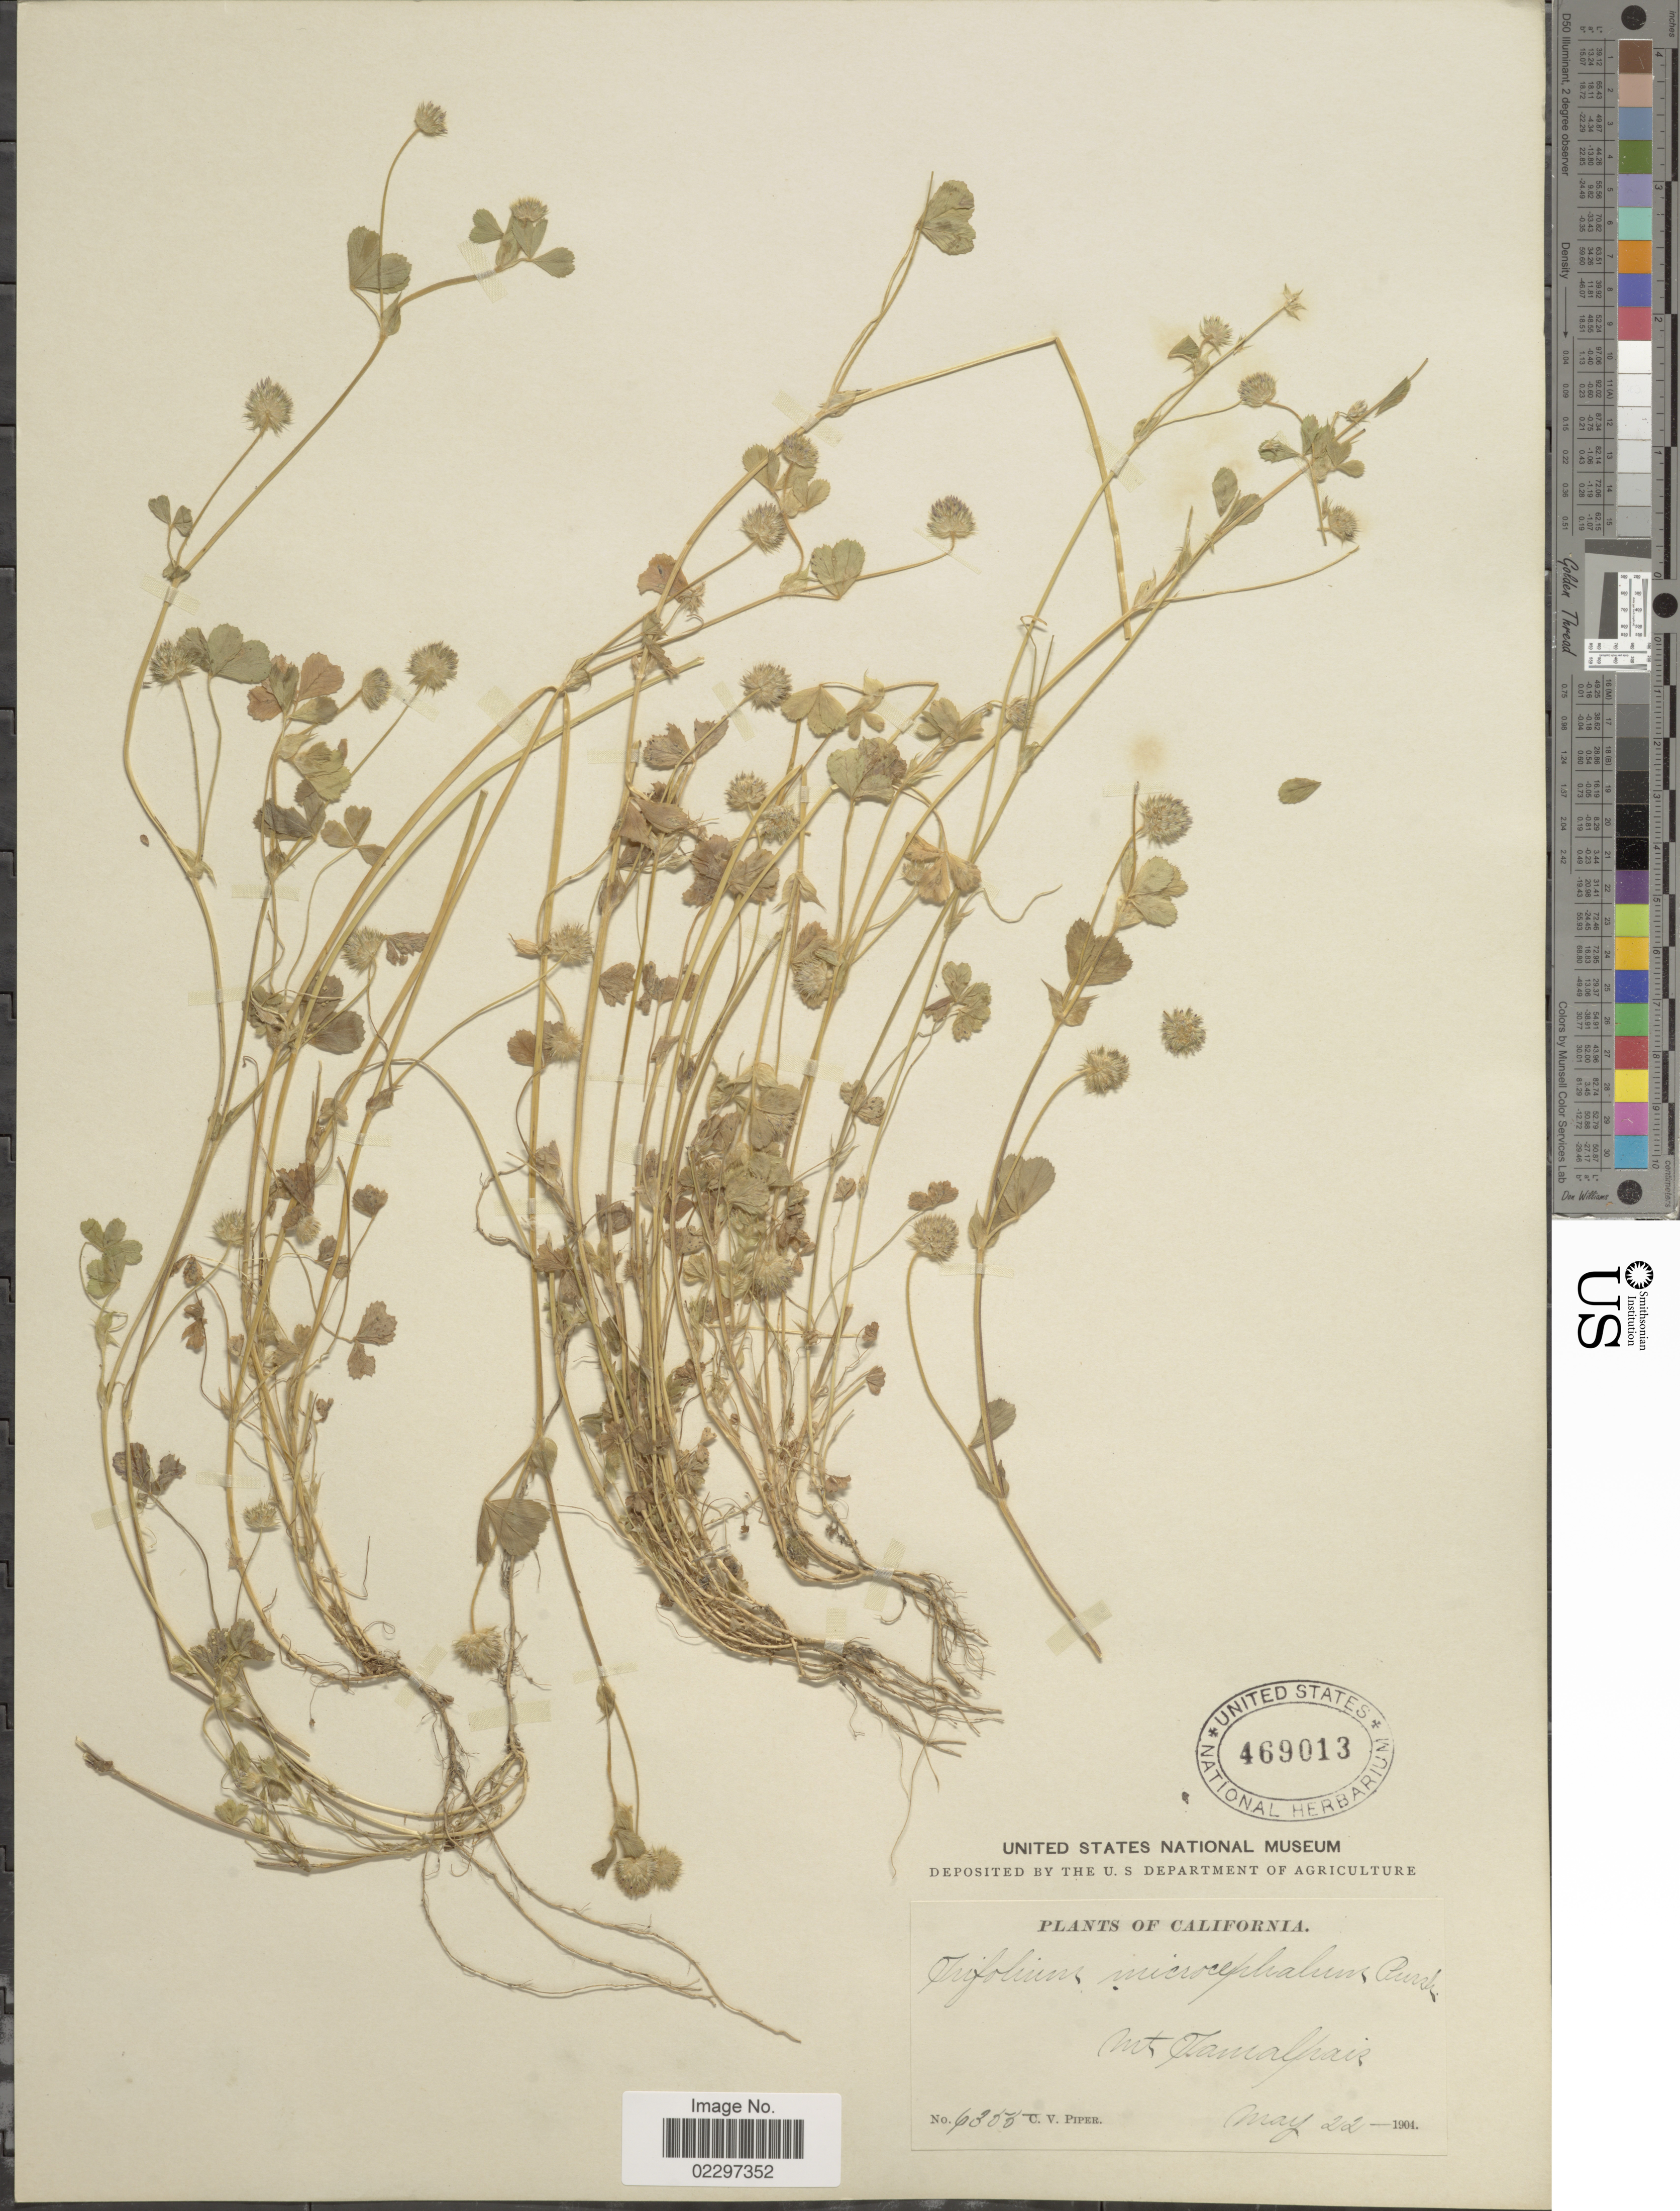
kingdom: Plantae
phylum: Tracheophyta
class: Magnoliopsida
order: Fabales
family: Fabaceae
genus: Trifolium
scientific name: Trifolium microcephalum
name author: Pursh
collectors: C. V. Piper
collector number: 6355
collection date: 1904-05-22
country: United States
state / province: California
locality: Mt Tamalpais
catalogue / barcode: US 469013